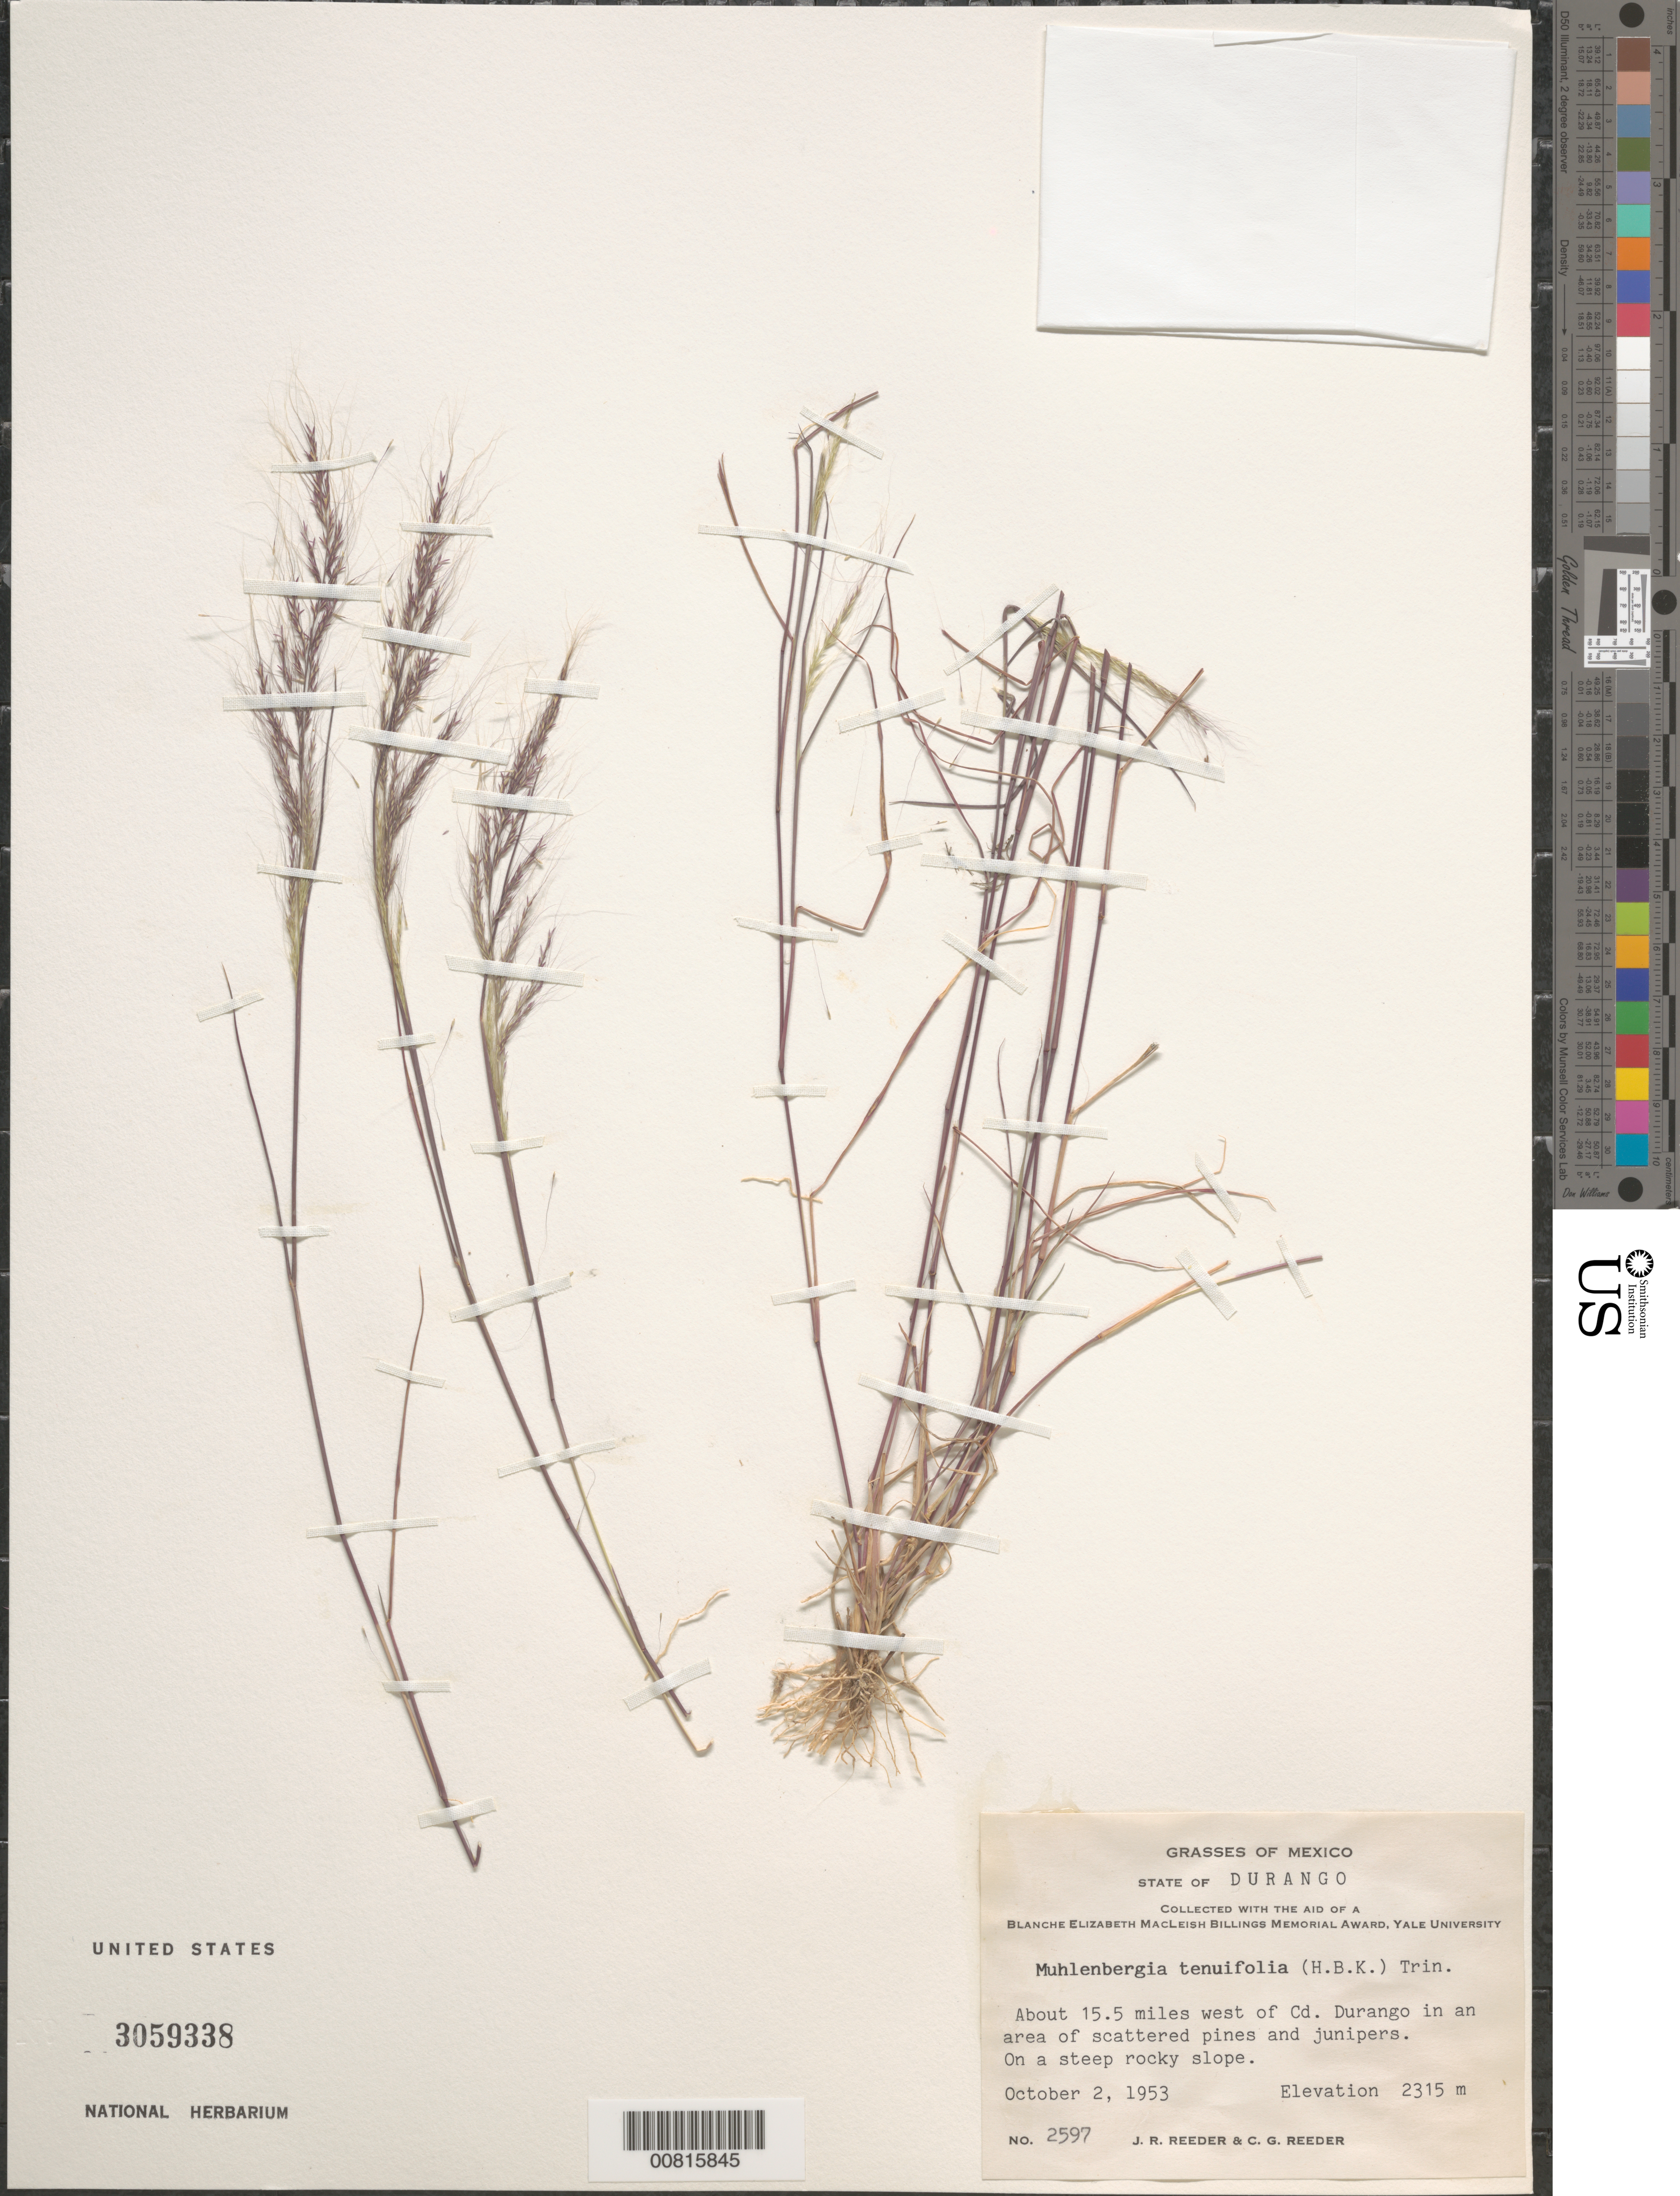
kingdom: Plantae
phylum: Tracheophyta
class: Liliopsida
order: Poales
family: Poaceae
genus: Muhlenbergia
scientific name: Muhlenbergia tenuifolia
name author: (Kunth) Kunth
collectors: J. R. Reeder & C. G. Reeder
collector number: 2597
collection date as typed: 02 Oct 1953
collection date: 1953-10-02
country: Mexico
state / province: Durango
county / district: Durango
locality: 14 mi W of Navíos, mpio. Durango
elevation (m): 2700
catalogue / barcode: US 3059338